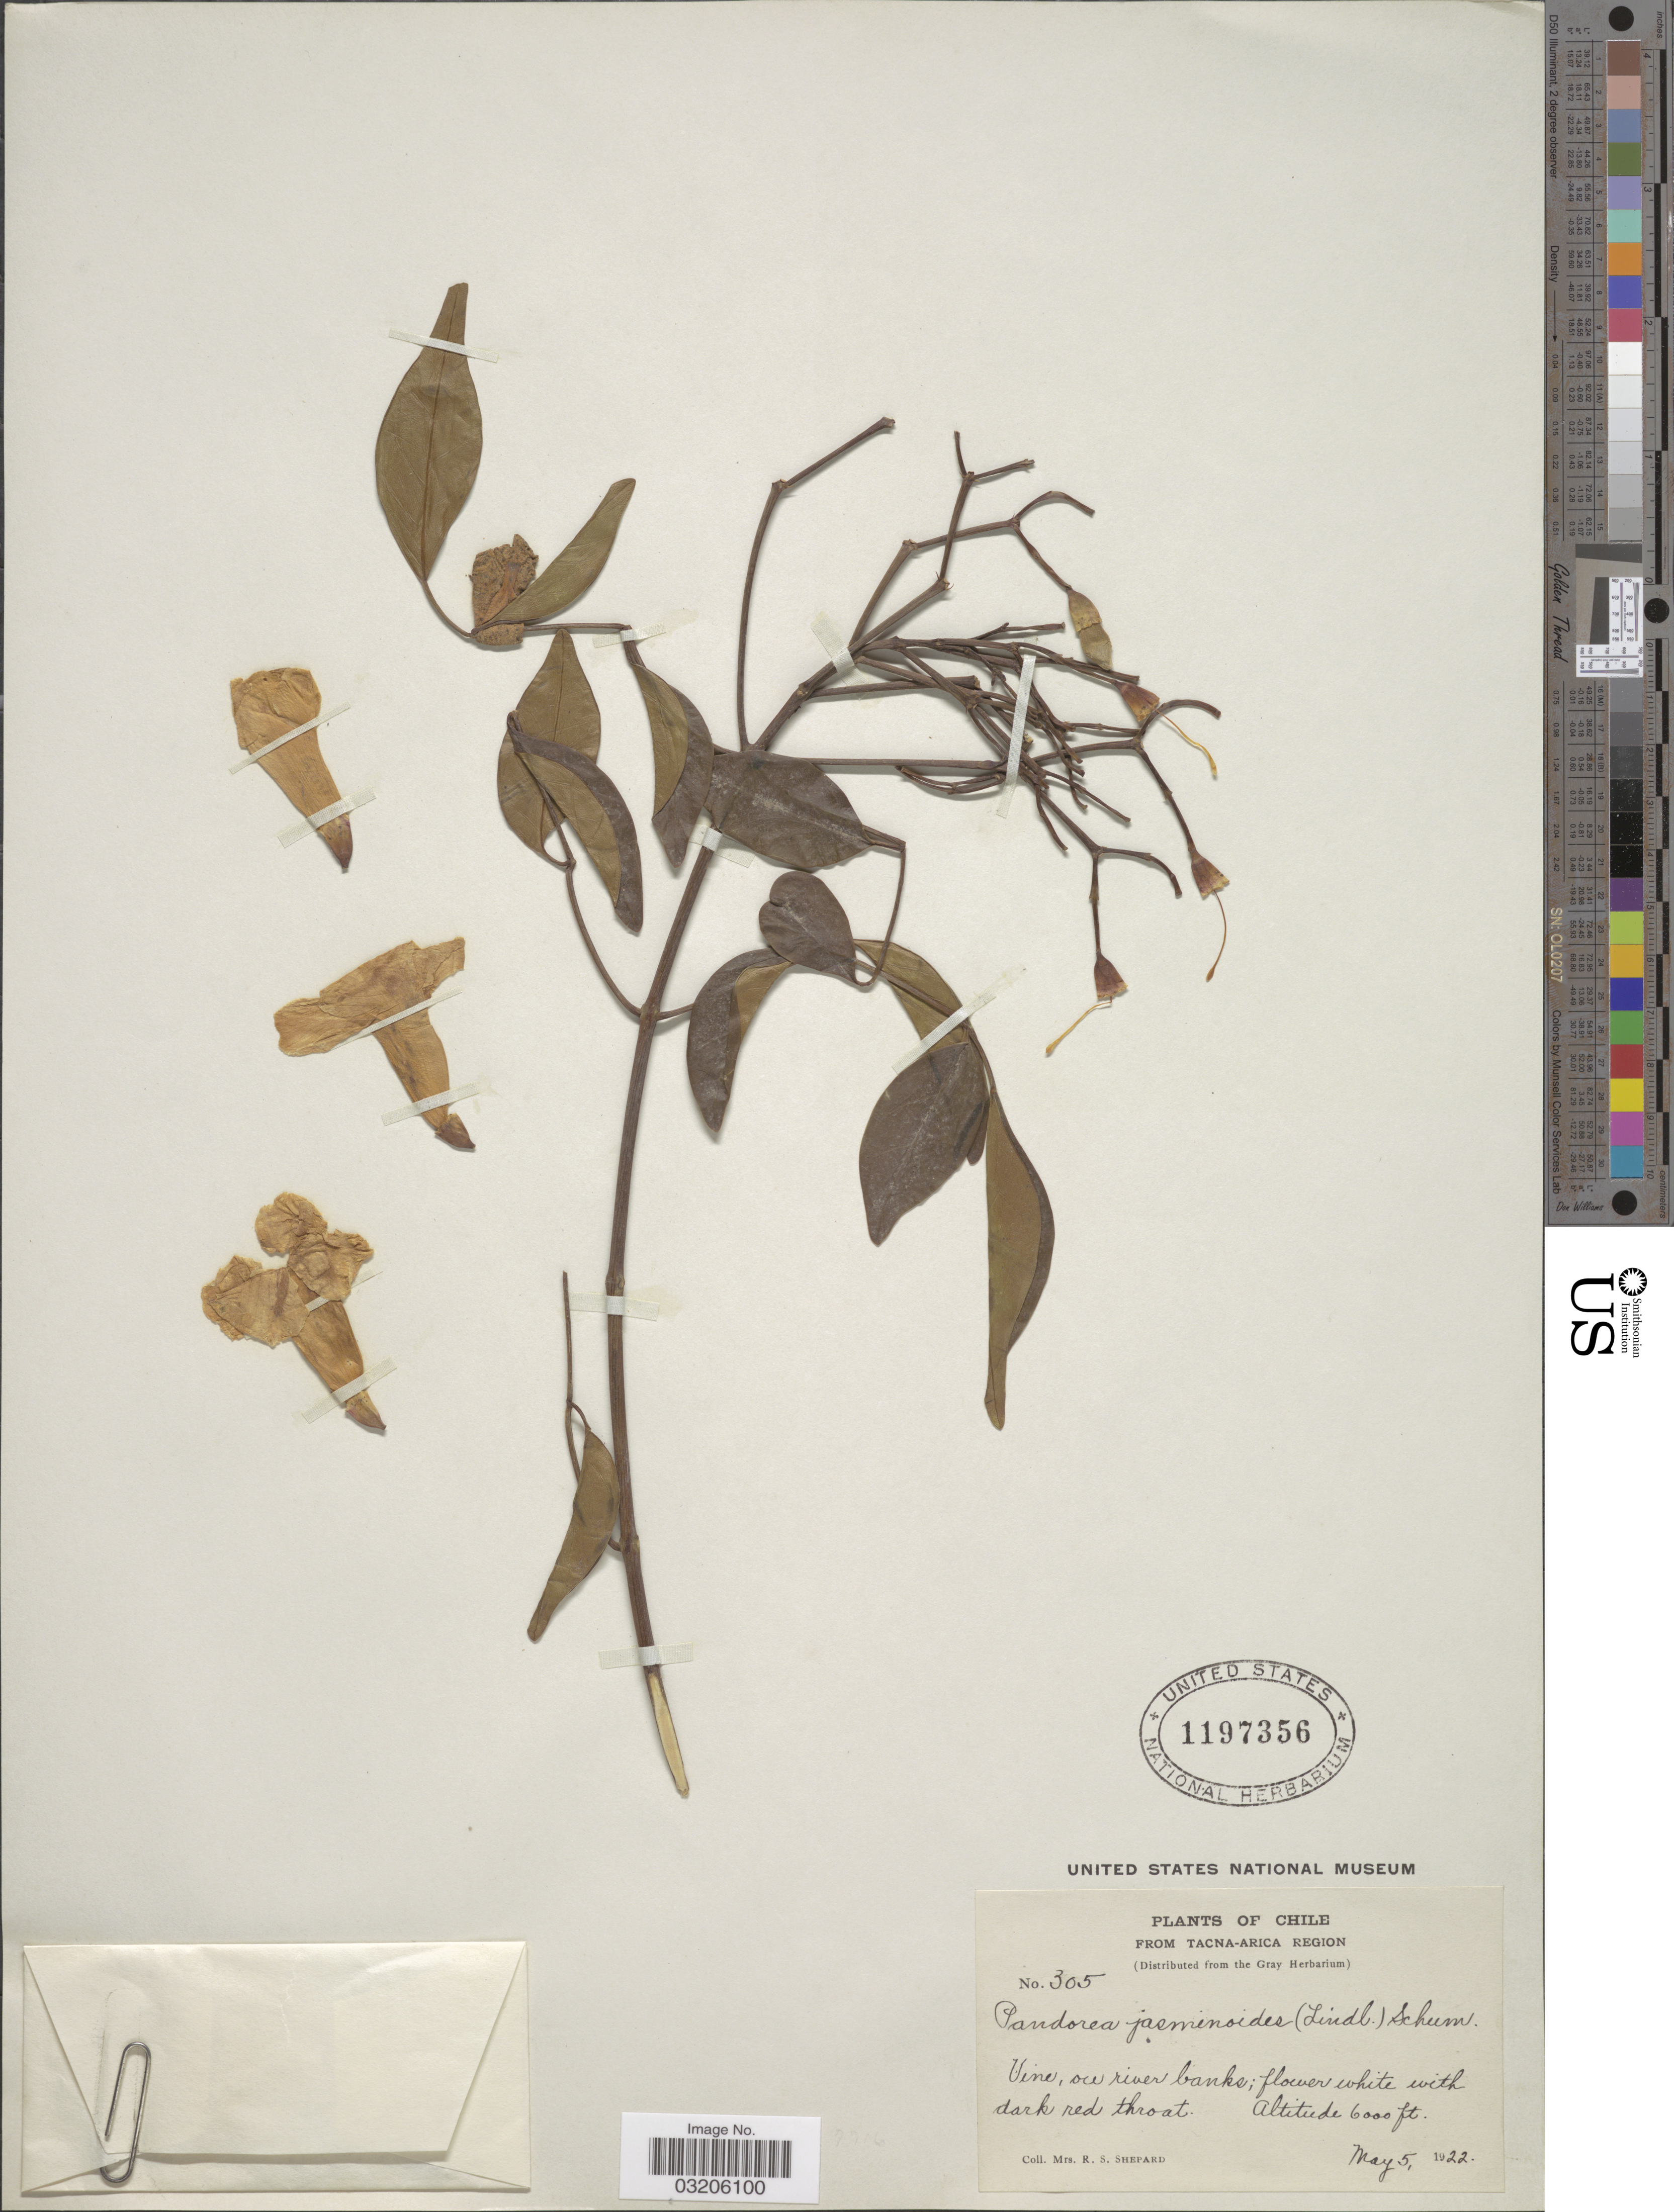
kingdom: Plantae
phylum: Tracheophyta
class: Magnoliopsida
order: Lamiales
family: Bignoniaceae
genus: Pandorea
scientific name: Pandorea jasminoides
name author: (Lindl.) K. Schum.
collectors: R. Shepard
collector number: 305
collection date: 1922-05-05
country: Chile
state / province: Arica y Parinacota (XV)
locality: Tacna-Arica Region.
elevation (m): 1829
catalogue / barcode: US 1197356